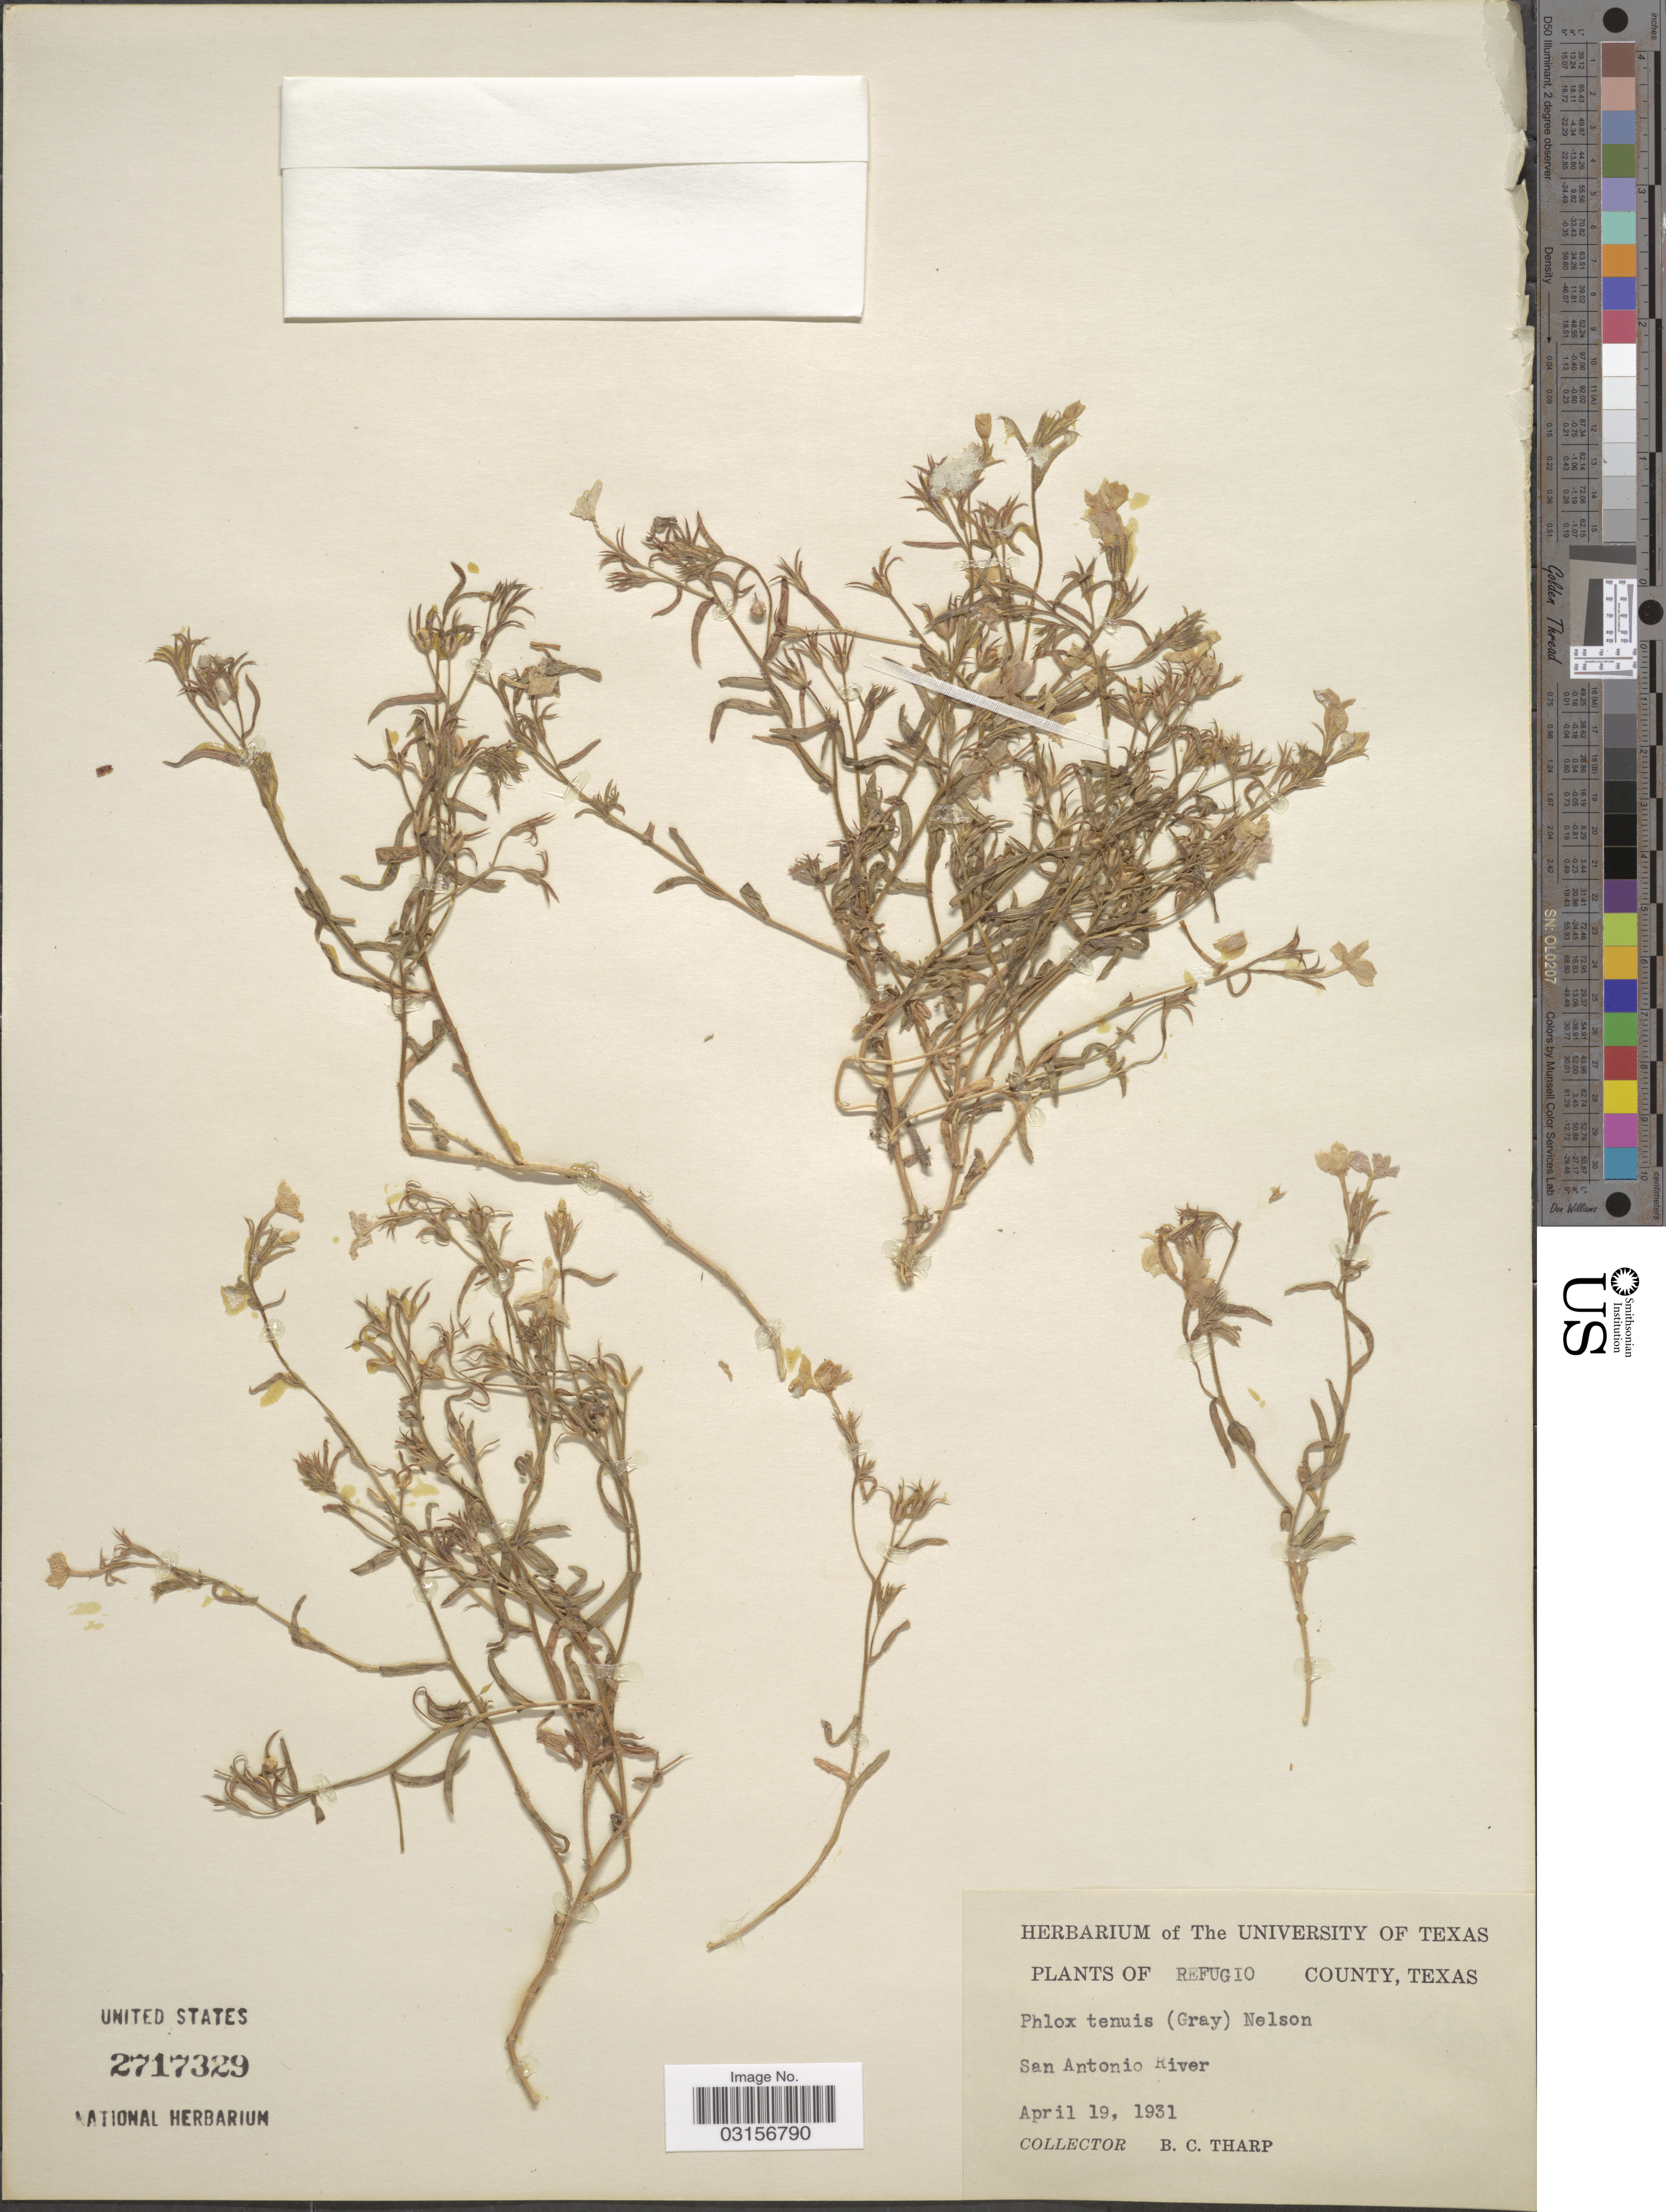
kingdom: Plantae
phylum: Tracheophyta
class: Magnoliopsida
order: Ericales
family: Polemoniaceae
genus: Phlox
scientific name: Phlox cuspidata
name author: Scheele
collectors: B. C. Tharp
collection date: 1931-04-19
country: United States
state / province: Texas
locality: Refugio County, San Antonio River.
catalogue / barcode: US 2717329